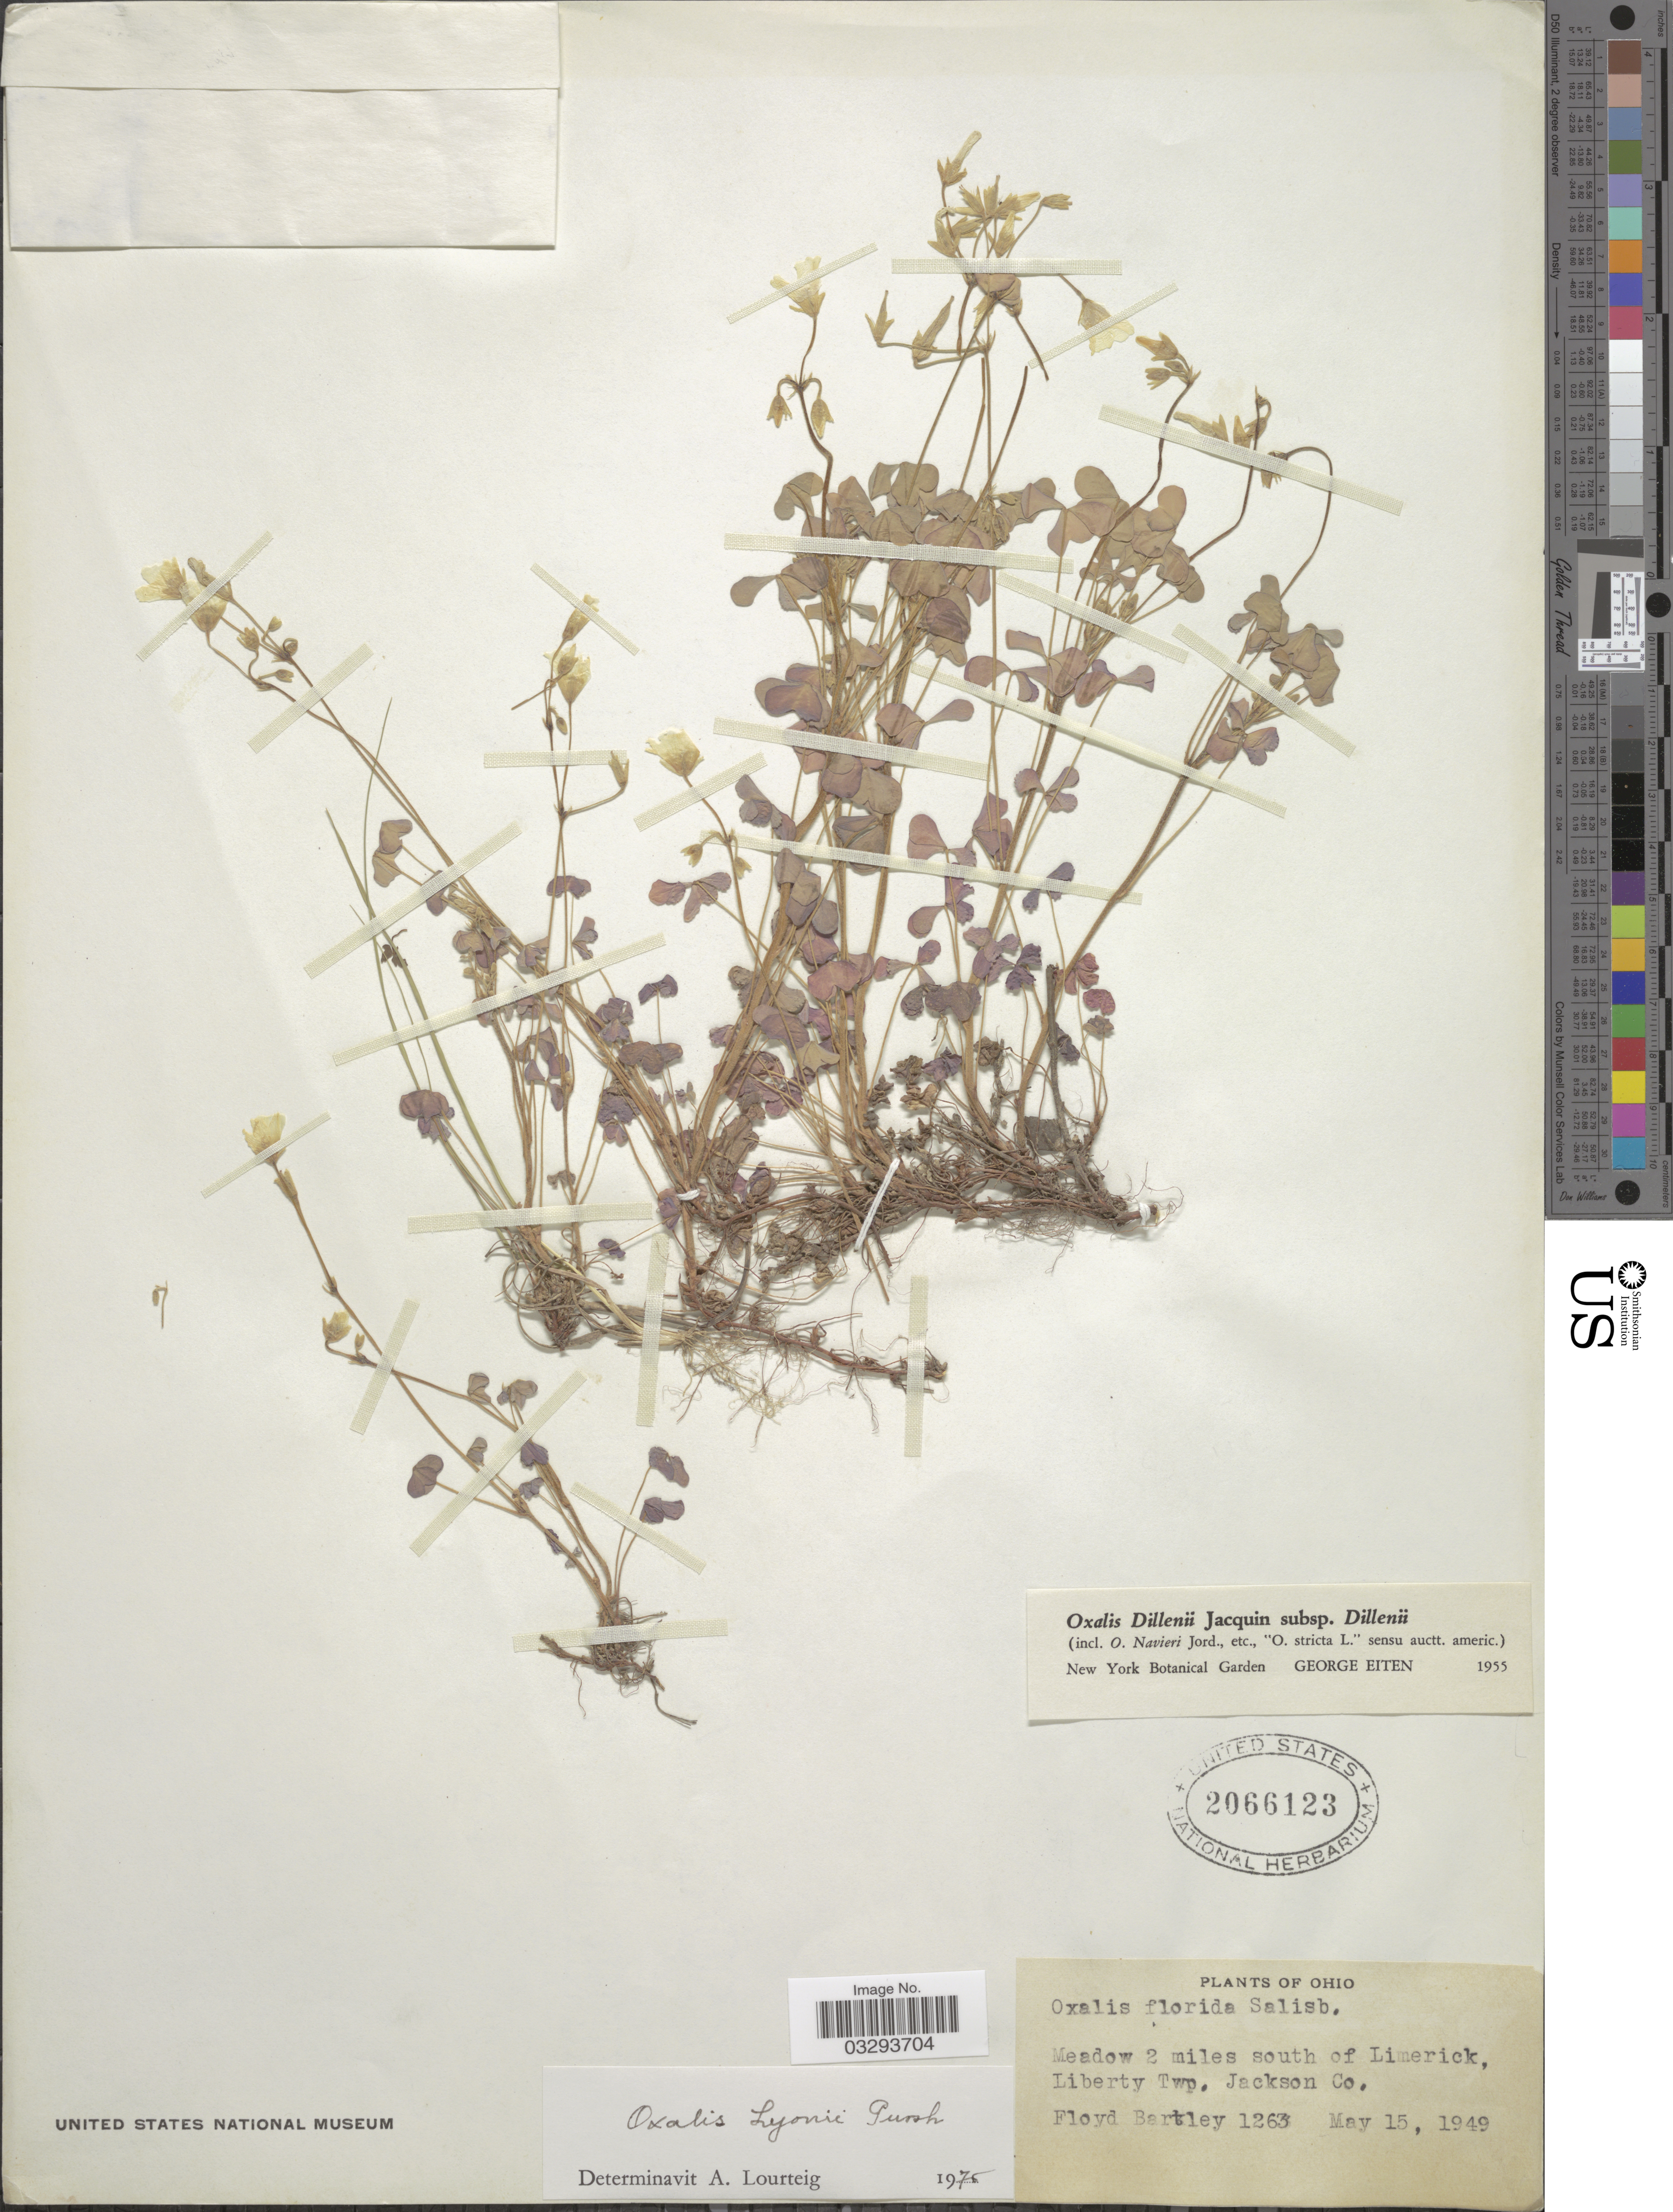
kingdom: Plantae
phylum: Tracheophyta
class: Magnoliopsida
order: Oxalidales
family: Oxalidaceae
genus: Oxalis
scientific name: Oxalis lyonii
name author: Pursh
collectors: F. Bartley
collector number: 1263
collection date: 1949-05-15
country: United States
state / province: Ohio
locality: Meadow 2 miles south of Limerick, Liberty Twp. Jackson Co.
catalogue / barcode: US 2066123